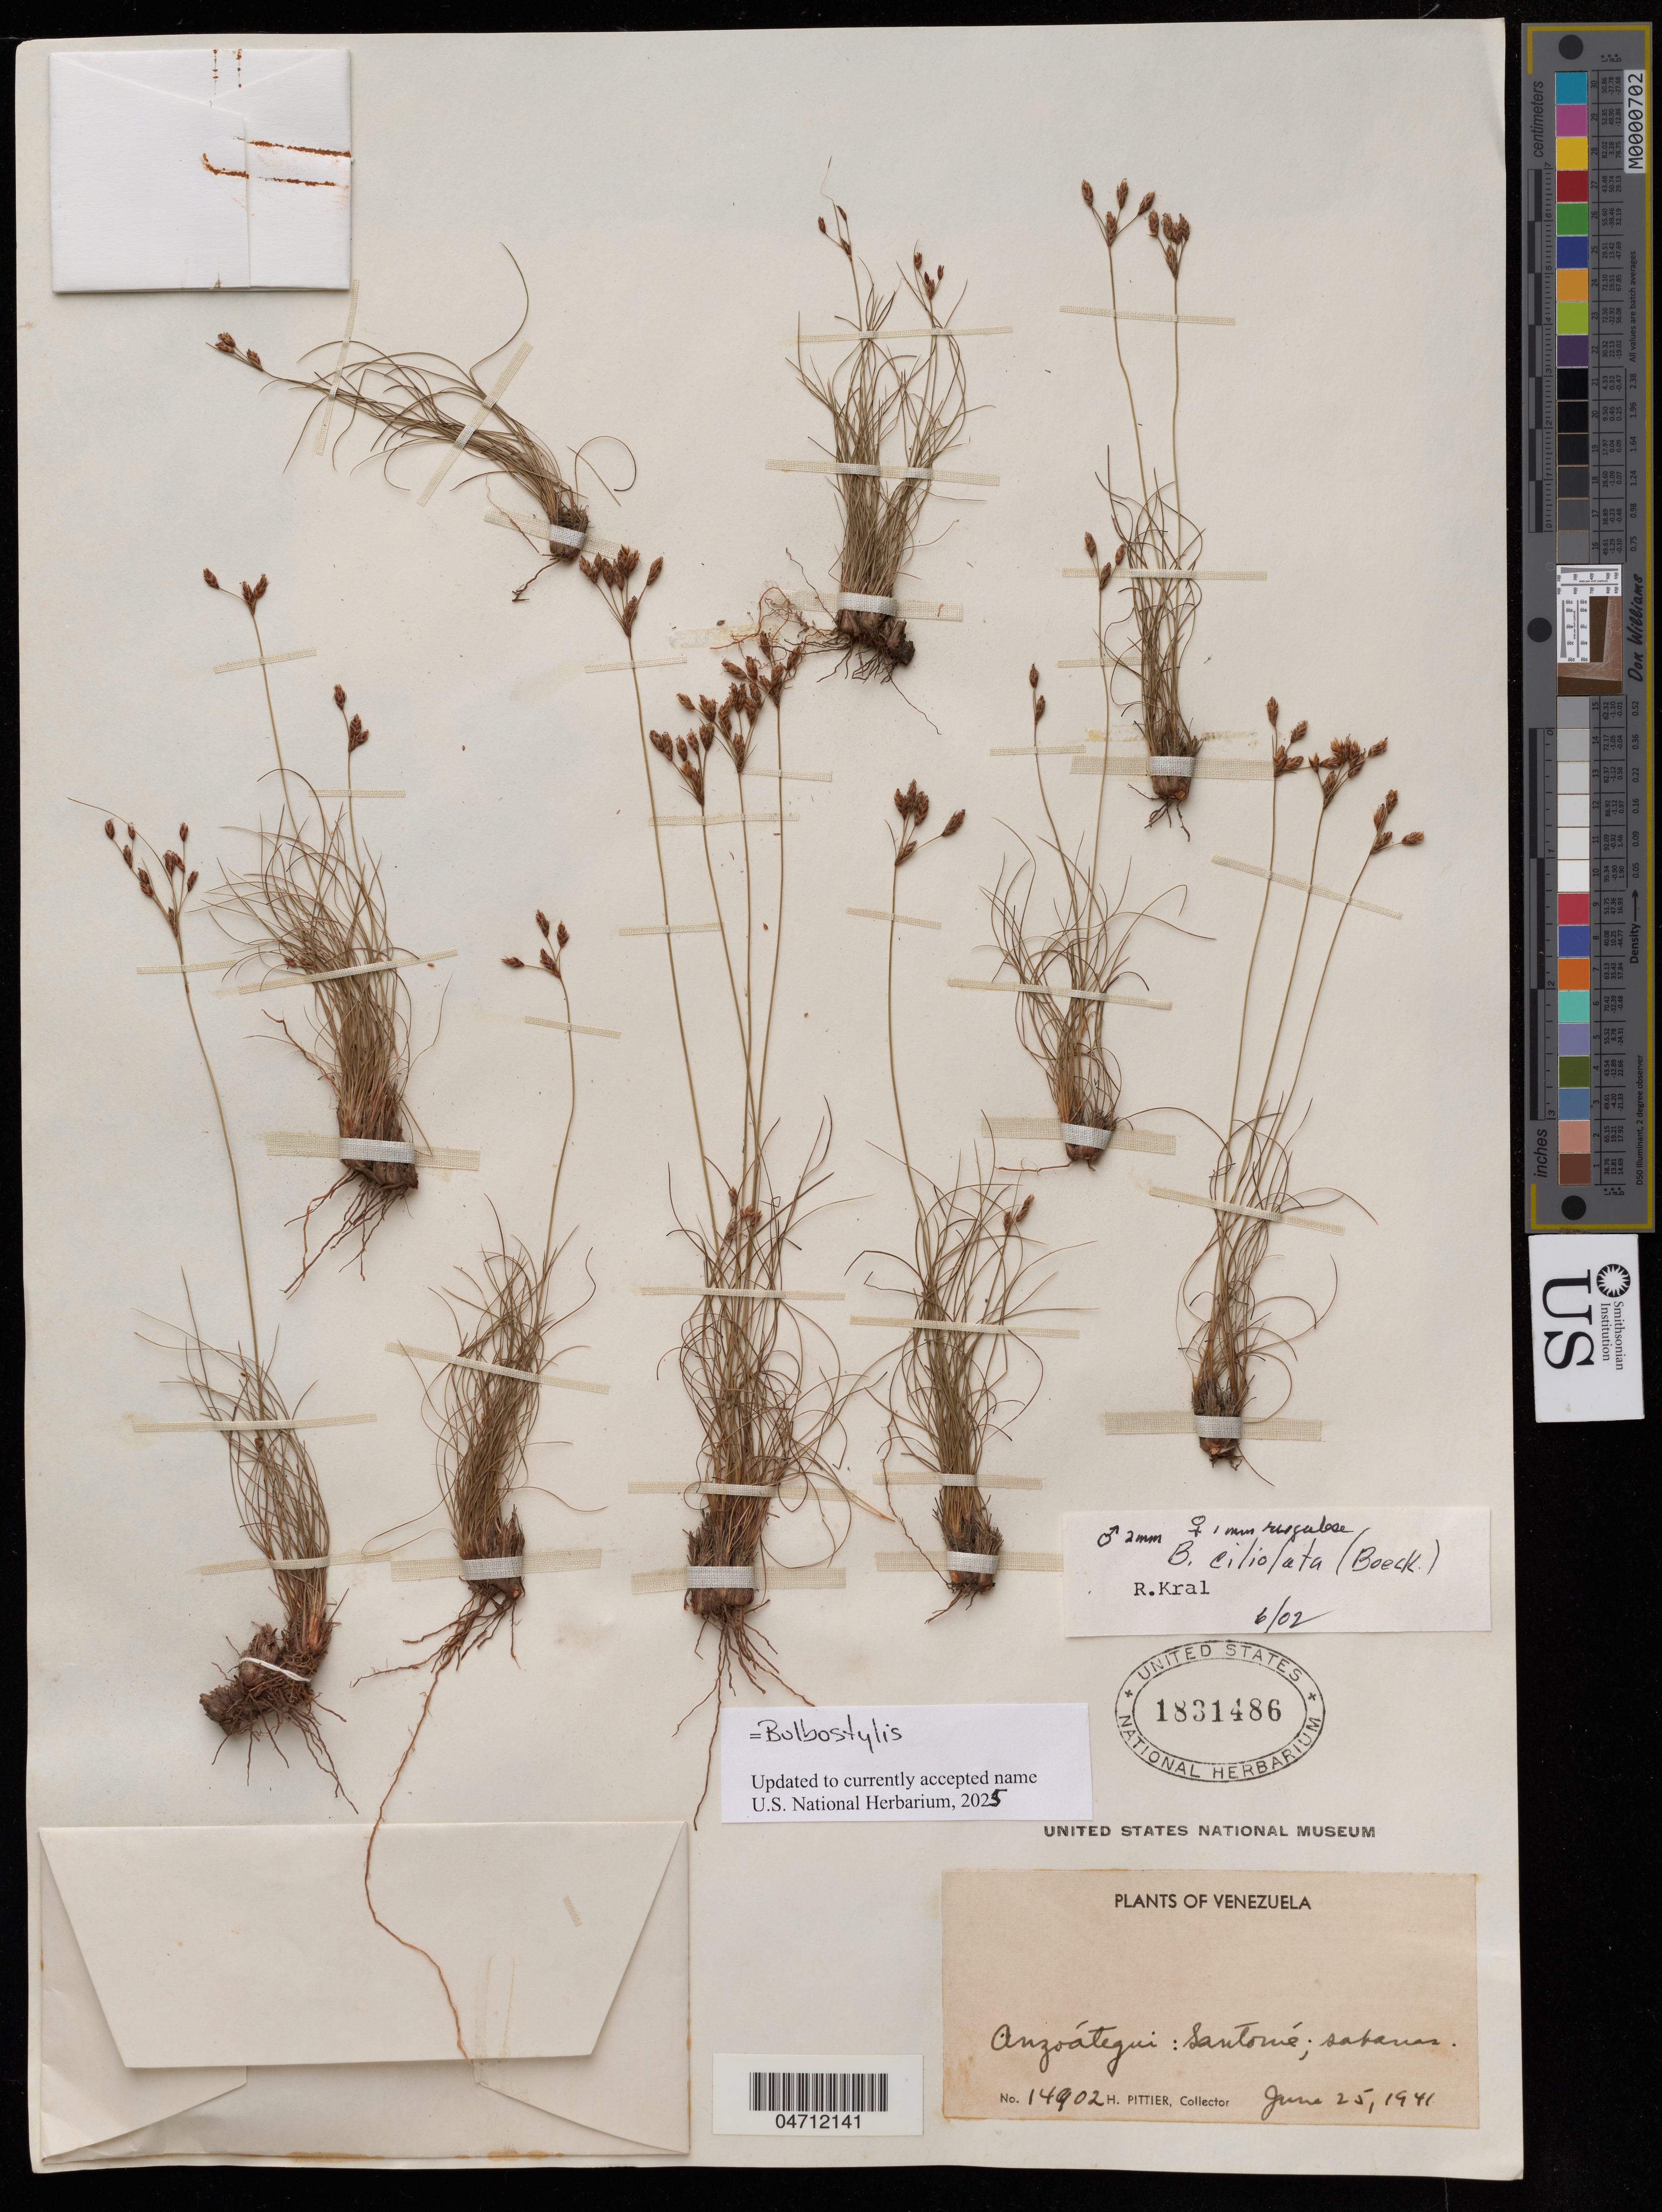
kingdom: Plantae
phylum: Tracheophyta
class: Liliopsida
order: Poales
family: Cyperaceae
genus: Bulbostylis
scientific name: Bulbostylis sp.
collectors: H. F. Pittier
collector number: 14902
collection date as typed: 25 Jun 1941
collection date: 1941-06-25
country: Venezuela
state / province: Anzoátegui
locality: San Tomé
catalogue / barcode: US 1831486